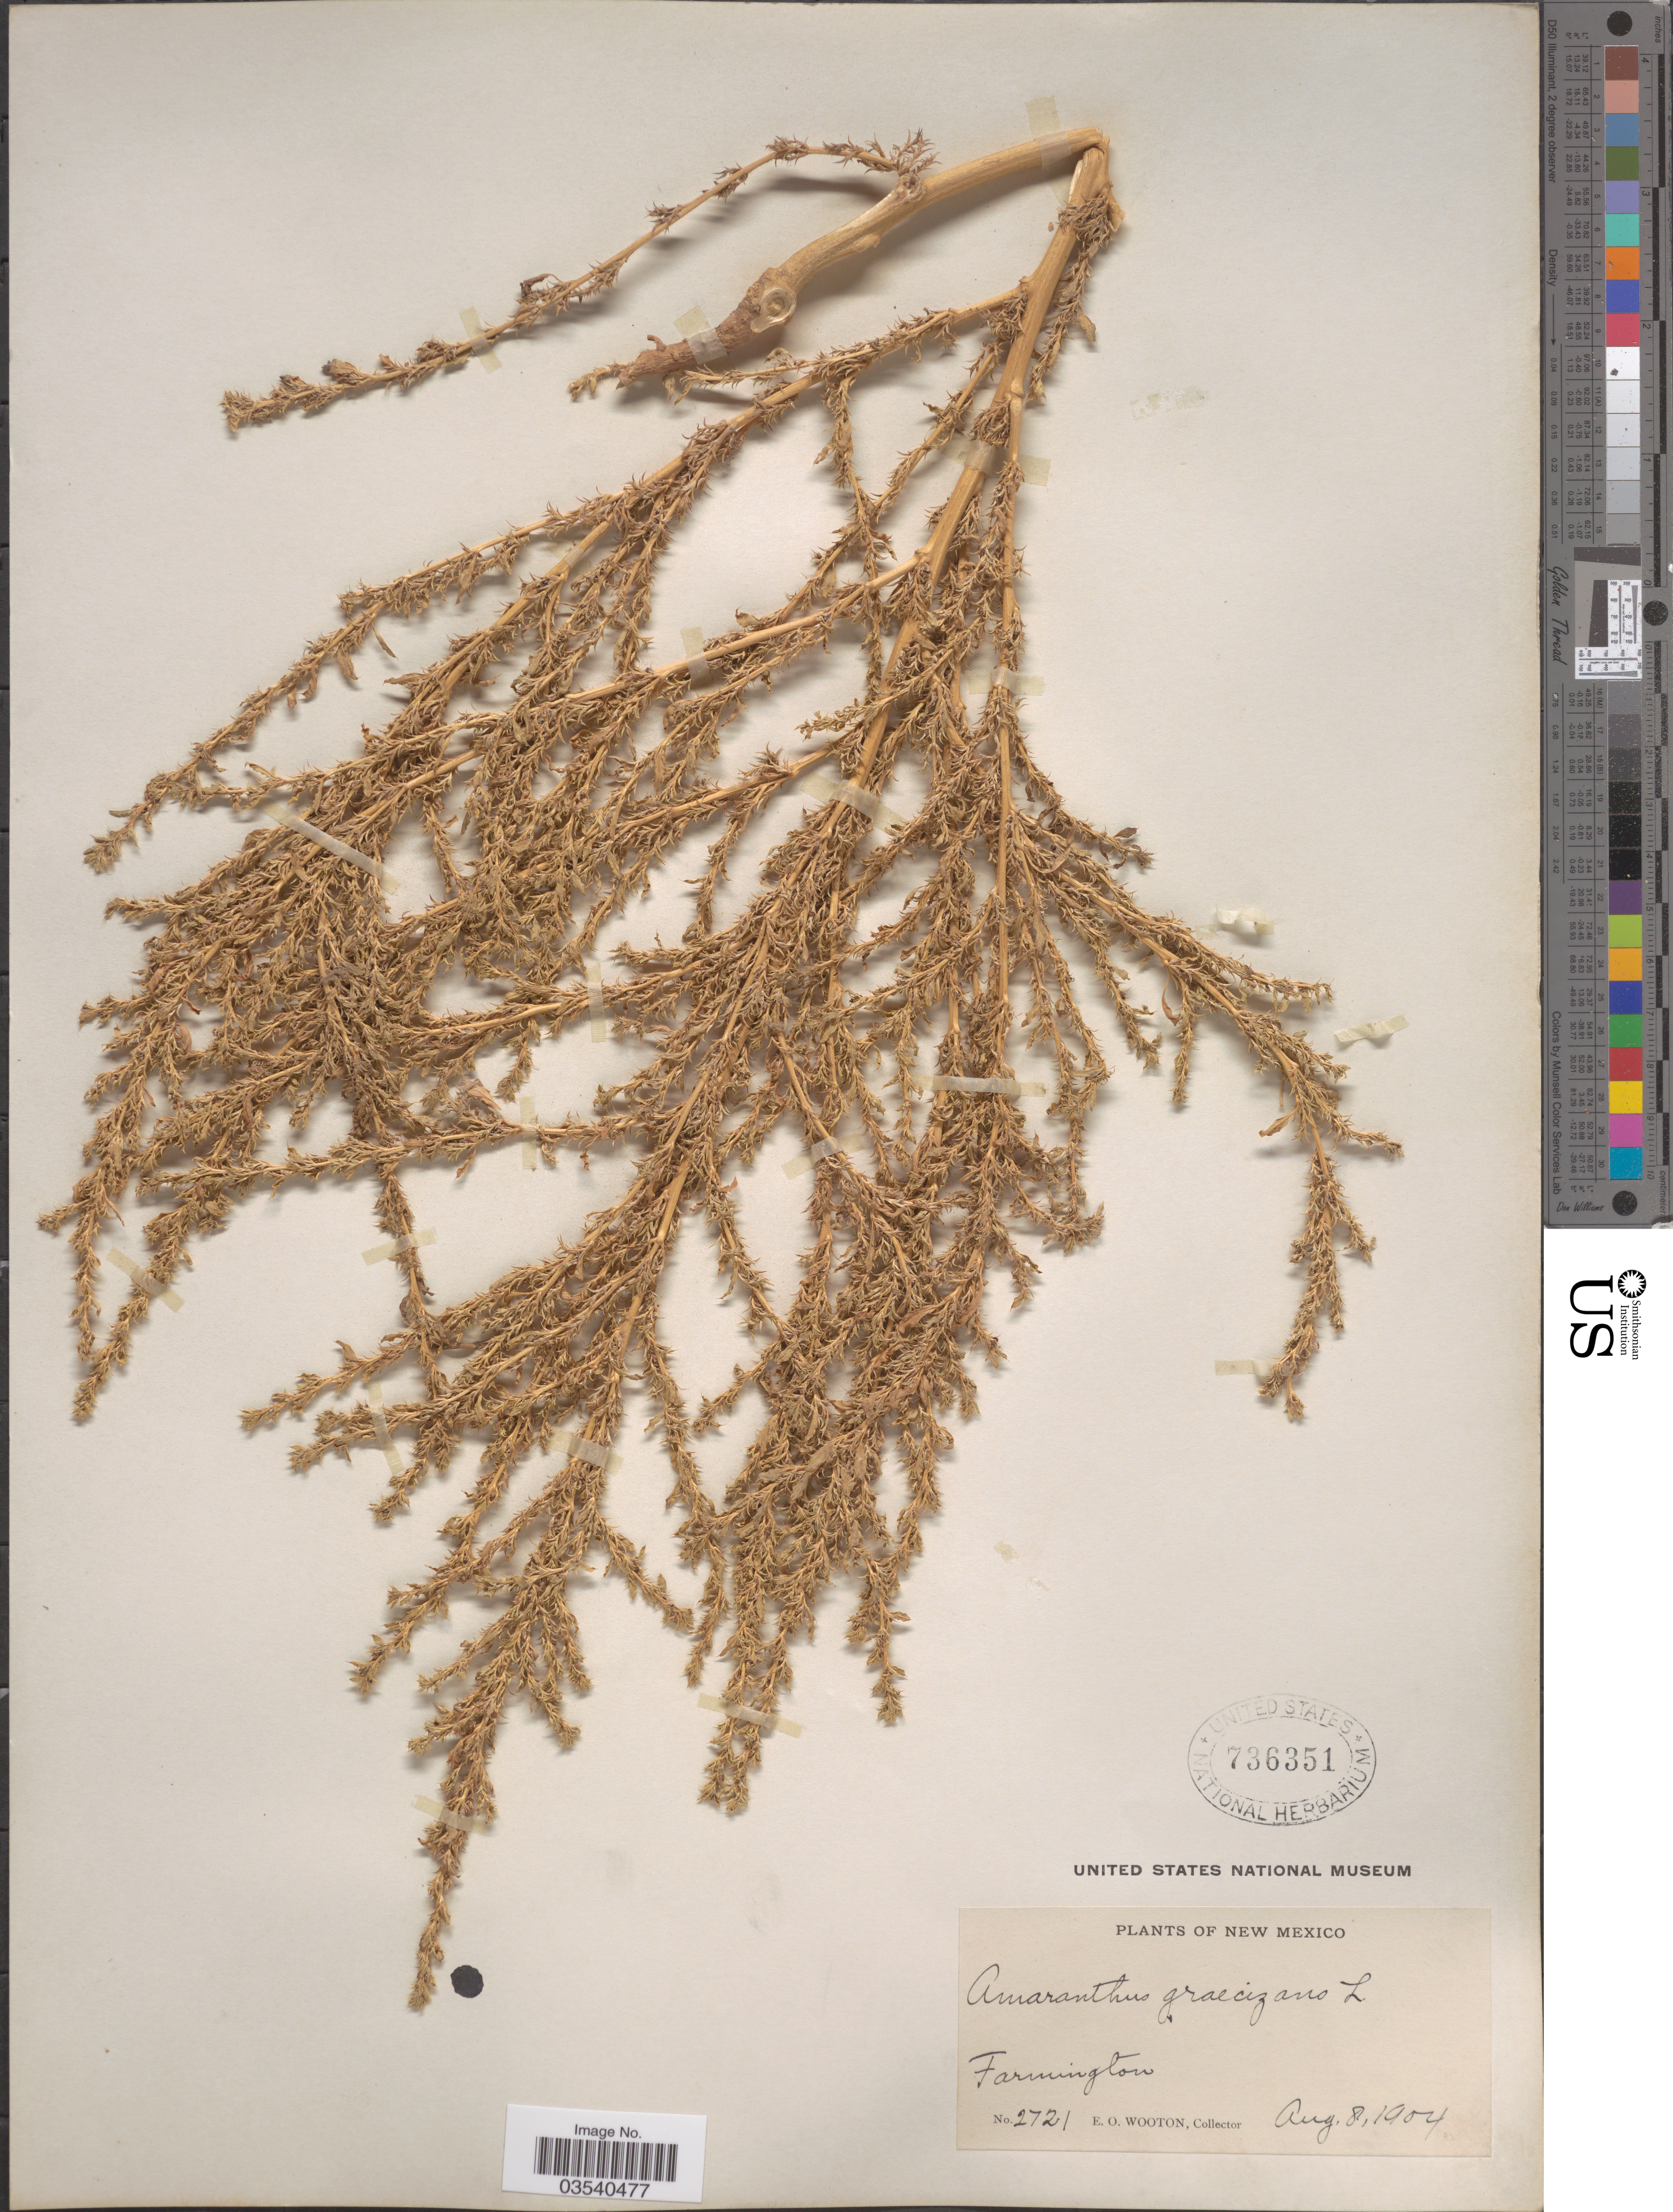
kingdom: Plantae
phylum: Tracheophyta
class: Magnoliopsida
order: Caryophyllales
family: Amaranthaceae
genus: Amaranthus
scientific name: Amaranthus graecizans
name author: L.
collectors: E. O. Wooton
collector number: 2721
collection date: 1904-08-08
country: United States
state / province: New Mexico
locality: Farmington.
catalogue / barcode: US 736351